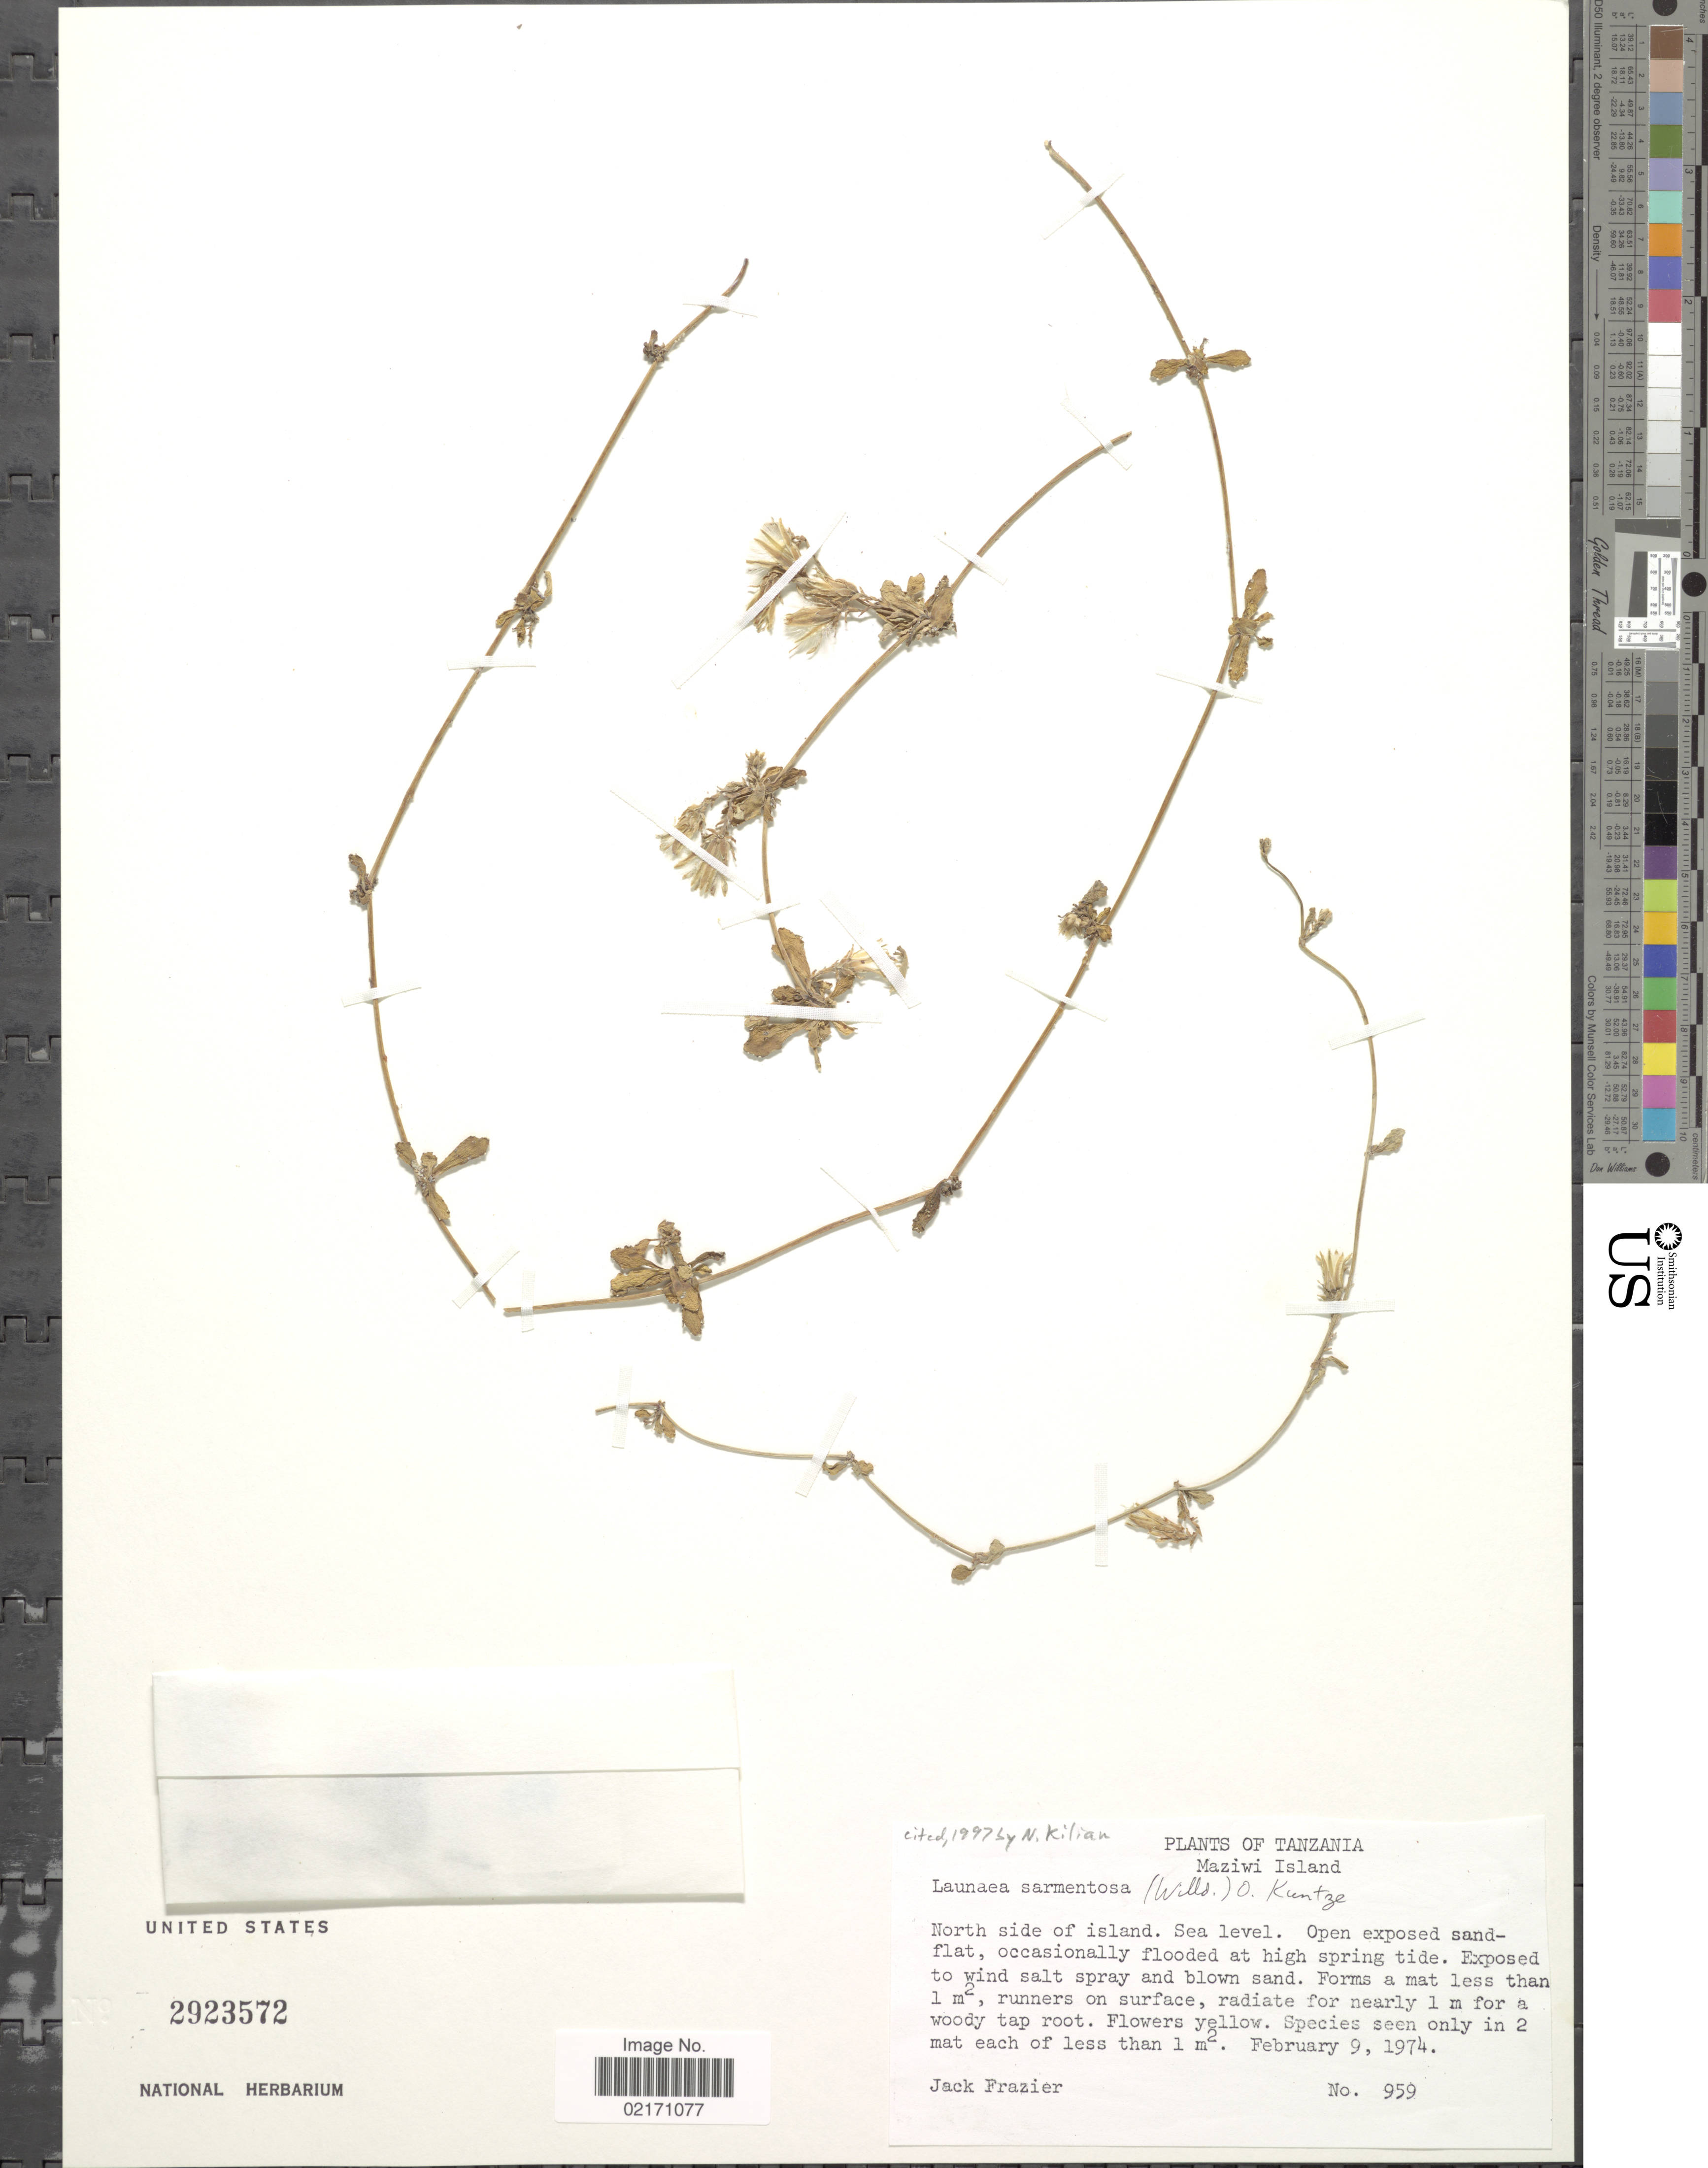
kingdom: Plantae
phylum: Tracheophyta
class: Magnoliopsida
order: Asterales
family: Asteraceae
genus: Launaea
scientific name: Launaea sarmentosa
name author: (Willd.) Kuntze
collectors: J. Frazier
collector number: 959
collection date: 1974-02-09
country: Tanzania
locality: Maziwi Island, north side of island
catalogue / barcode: US 2923572